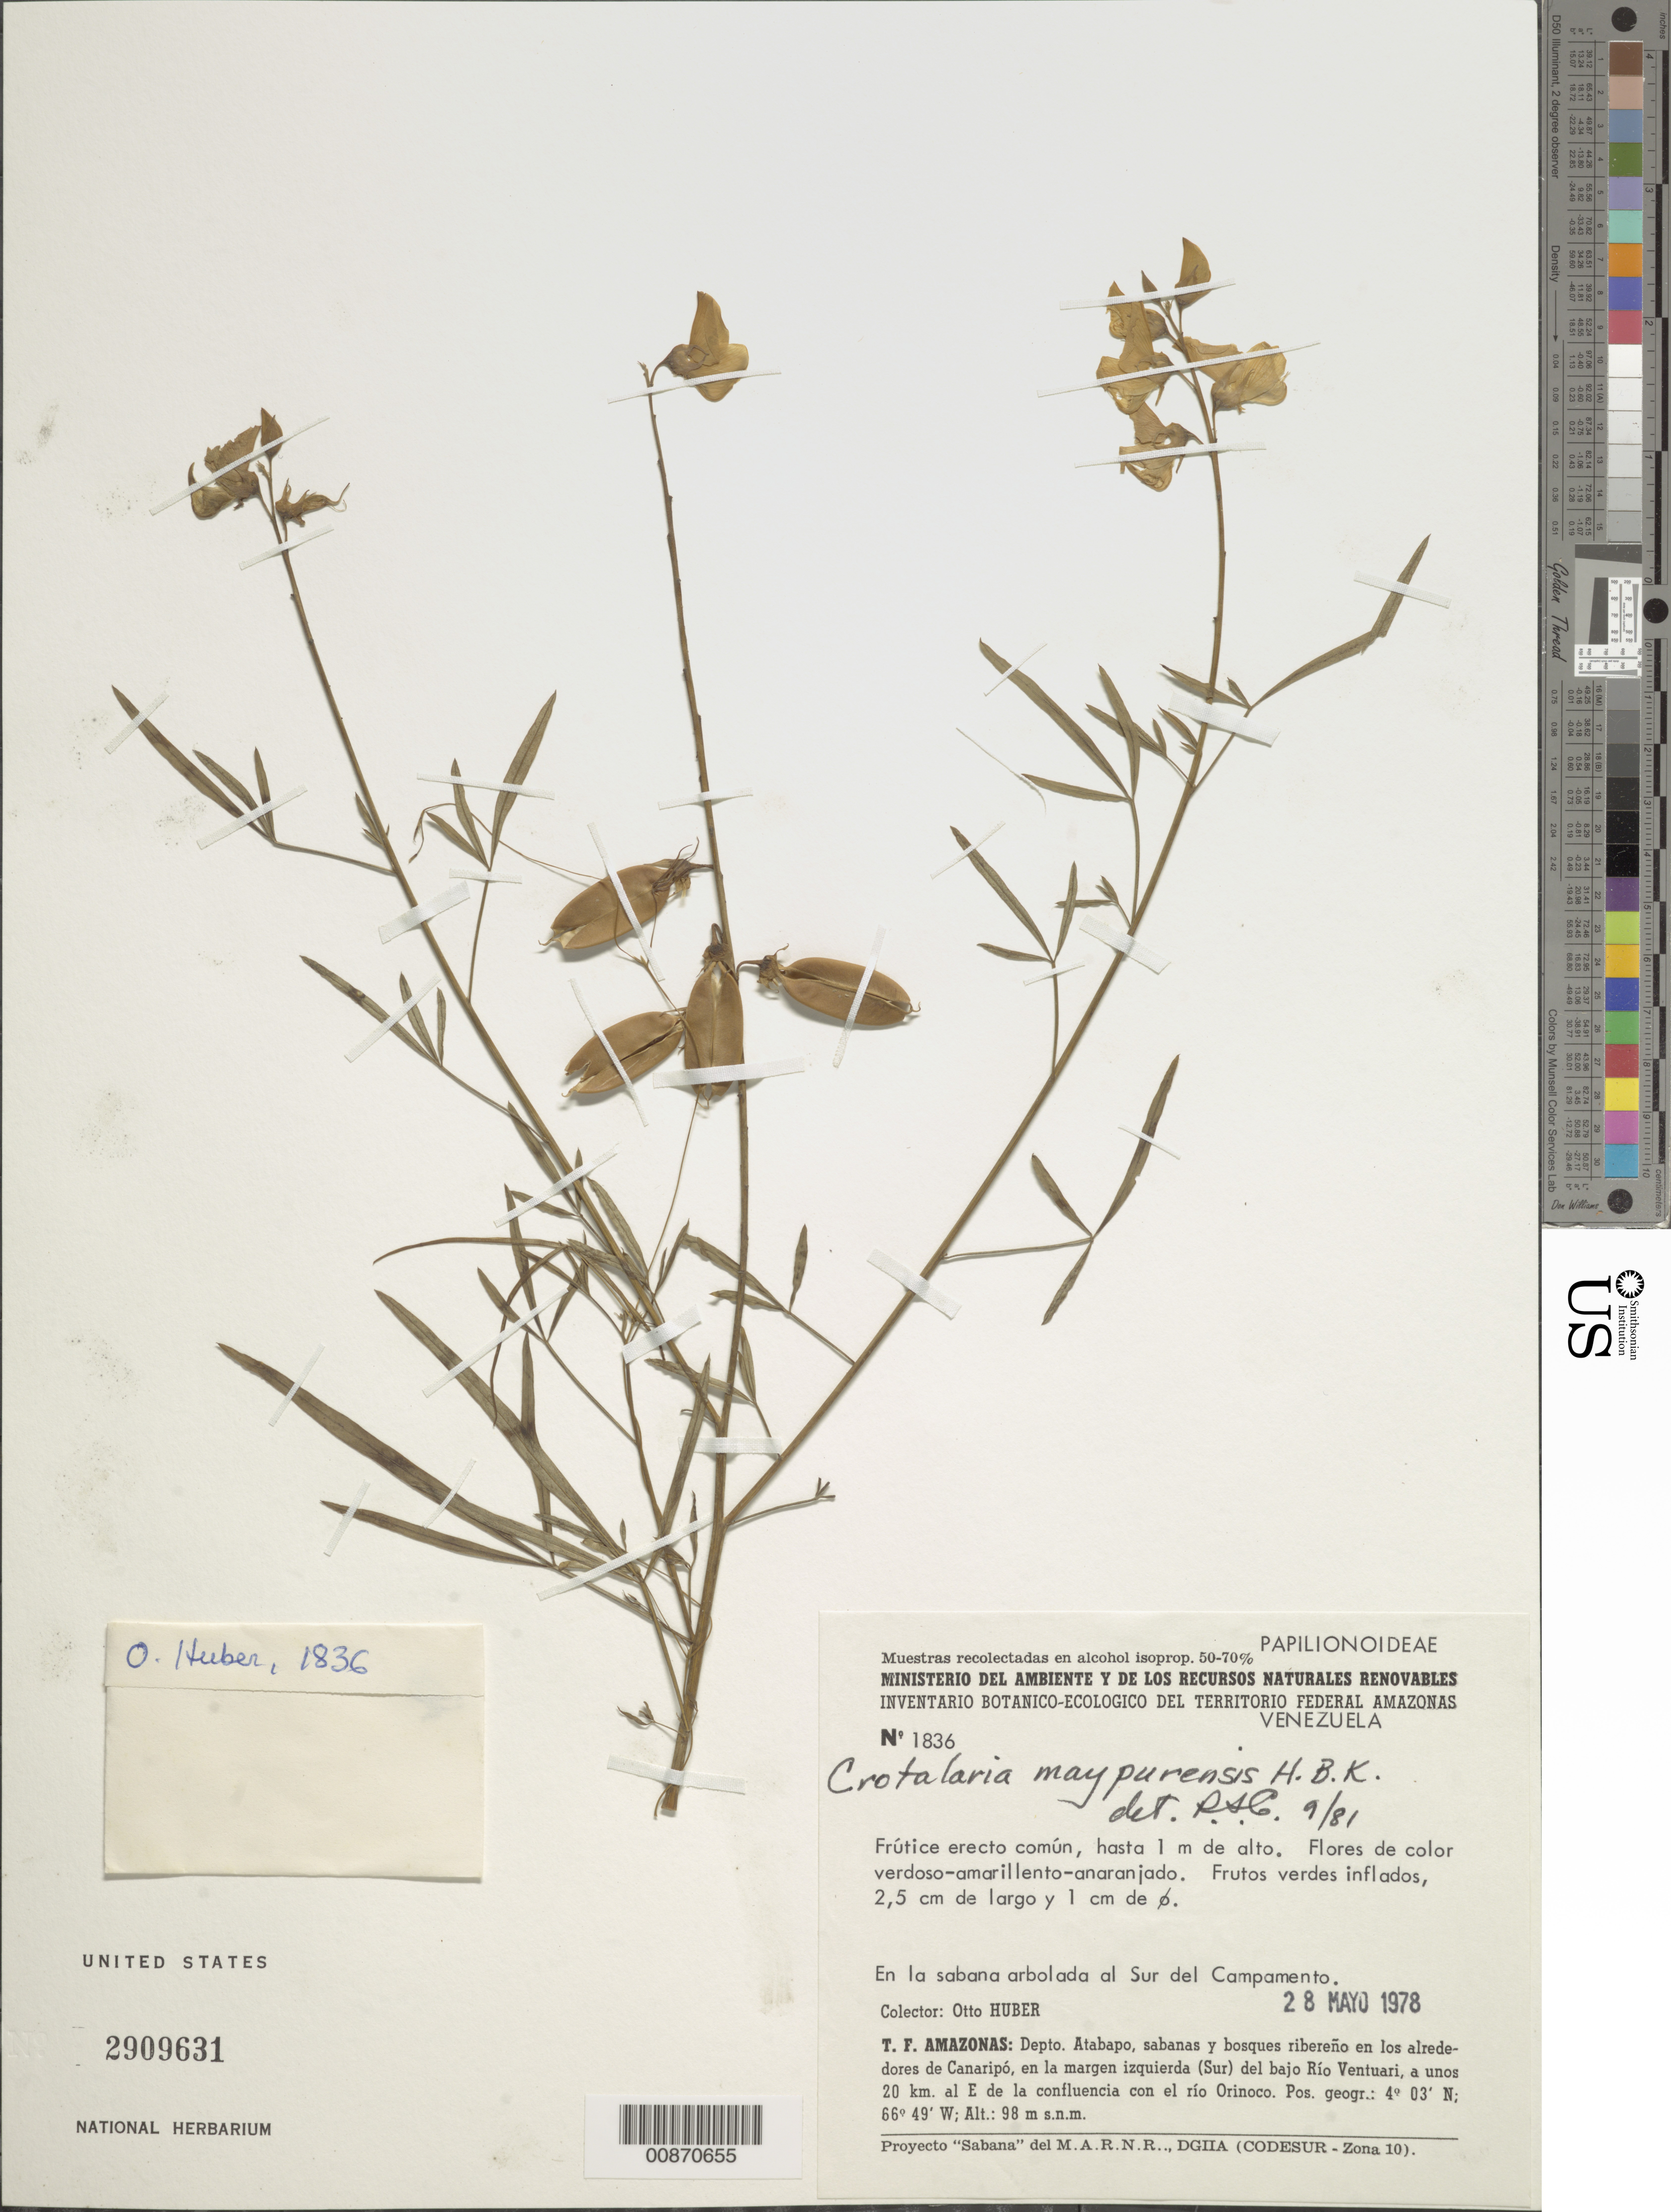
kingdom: Plantae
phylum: Tracheophyta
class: Magnoliopsida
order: Fabales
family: Fabaceae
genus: Crotalaria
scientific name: Crotalaria maypurensis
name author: Kunth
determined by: Cowan, R. S.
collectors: O. Huber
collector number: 1836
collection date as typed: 28-May-78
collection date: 1978-05-28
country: Venezuela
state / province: Amazonas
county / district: Atabapo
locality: Canaripó, S margen del Bajo Río Ventuari, 20 km E de la confluencia con el Río Orinoco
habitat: Sabana arbolada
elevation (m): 98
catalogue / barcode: US 2909631